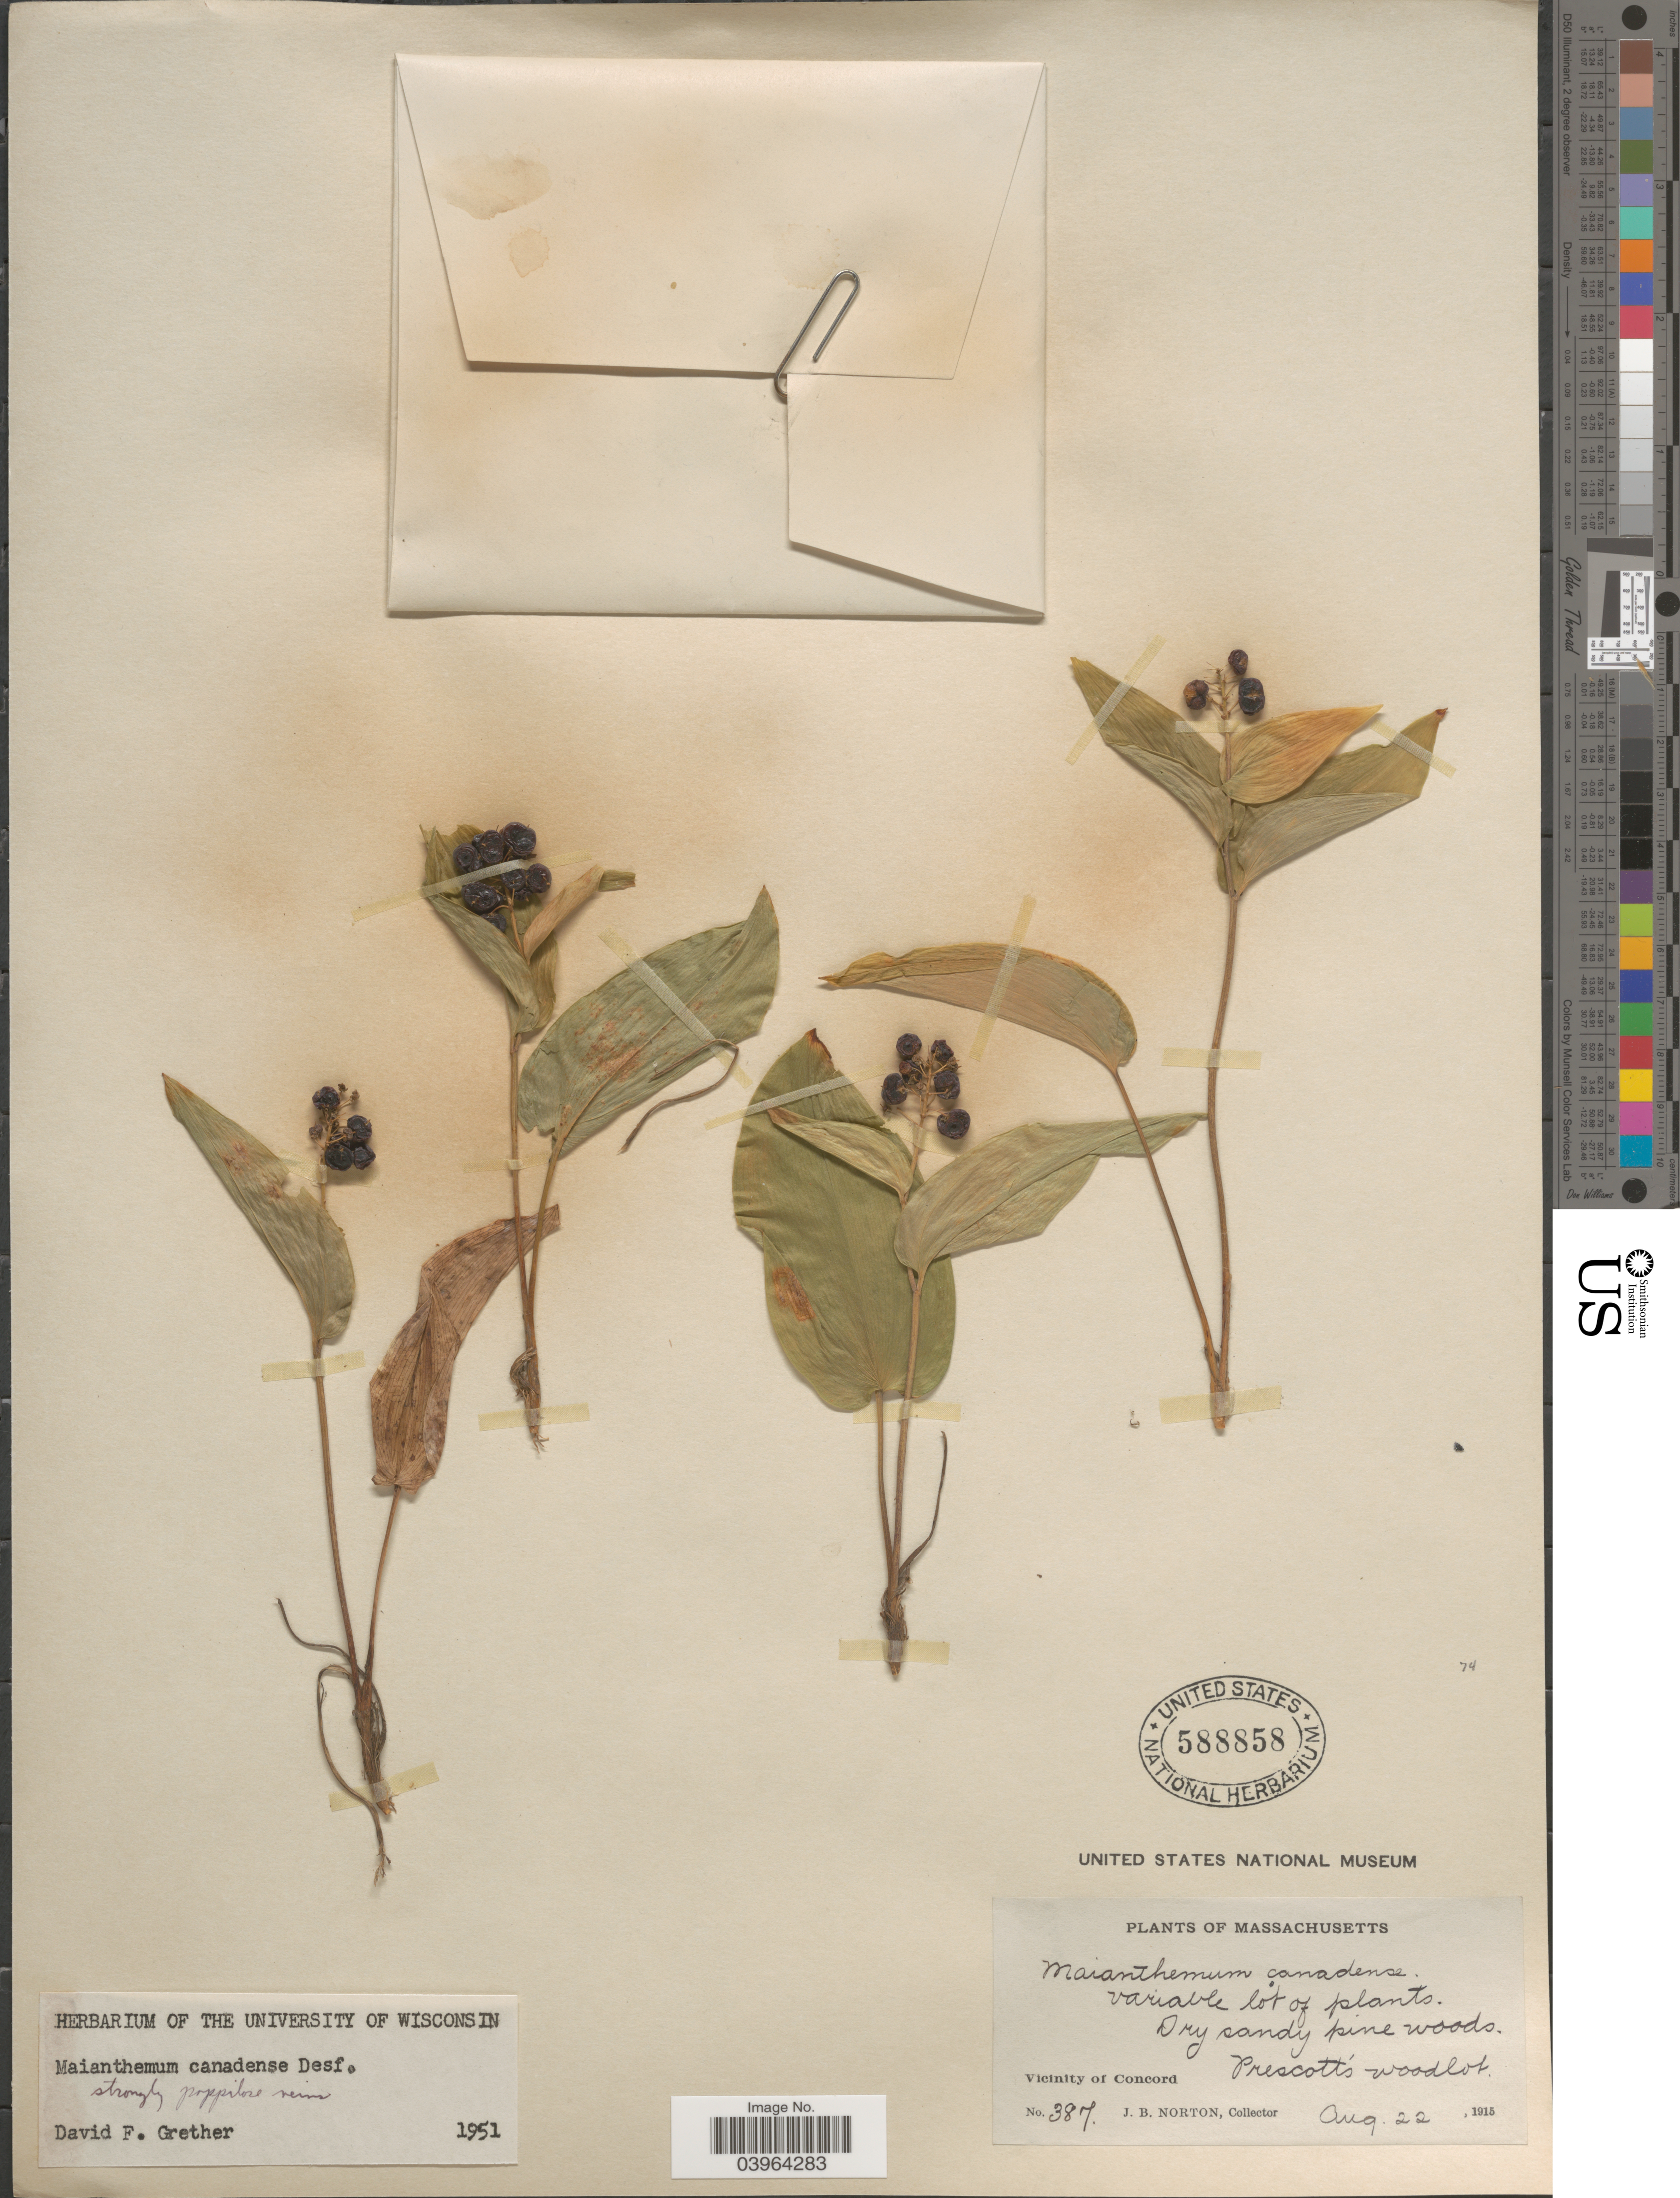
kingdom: Plantae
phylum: Tracheophyta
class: Liliopsida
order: Asparagales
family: Asparagaceae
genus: Maianthemum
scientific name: Maianthemum canadense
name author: Desf.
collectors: J. B. Norton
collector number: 387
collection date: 1915-08-22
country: United States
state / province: Massachusetts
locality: Vicinity of Concord. Prescott's woodlot.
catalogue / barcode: US 588858